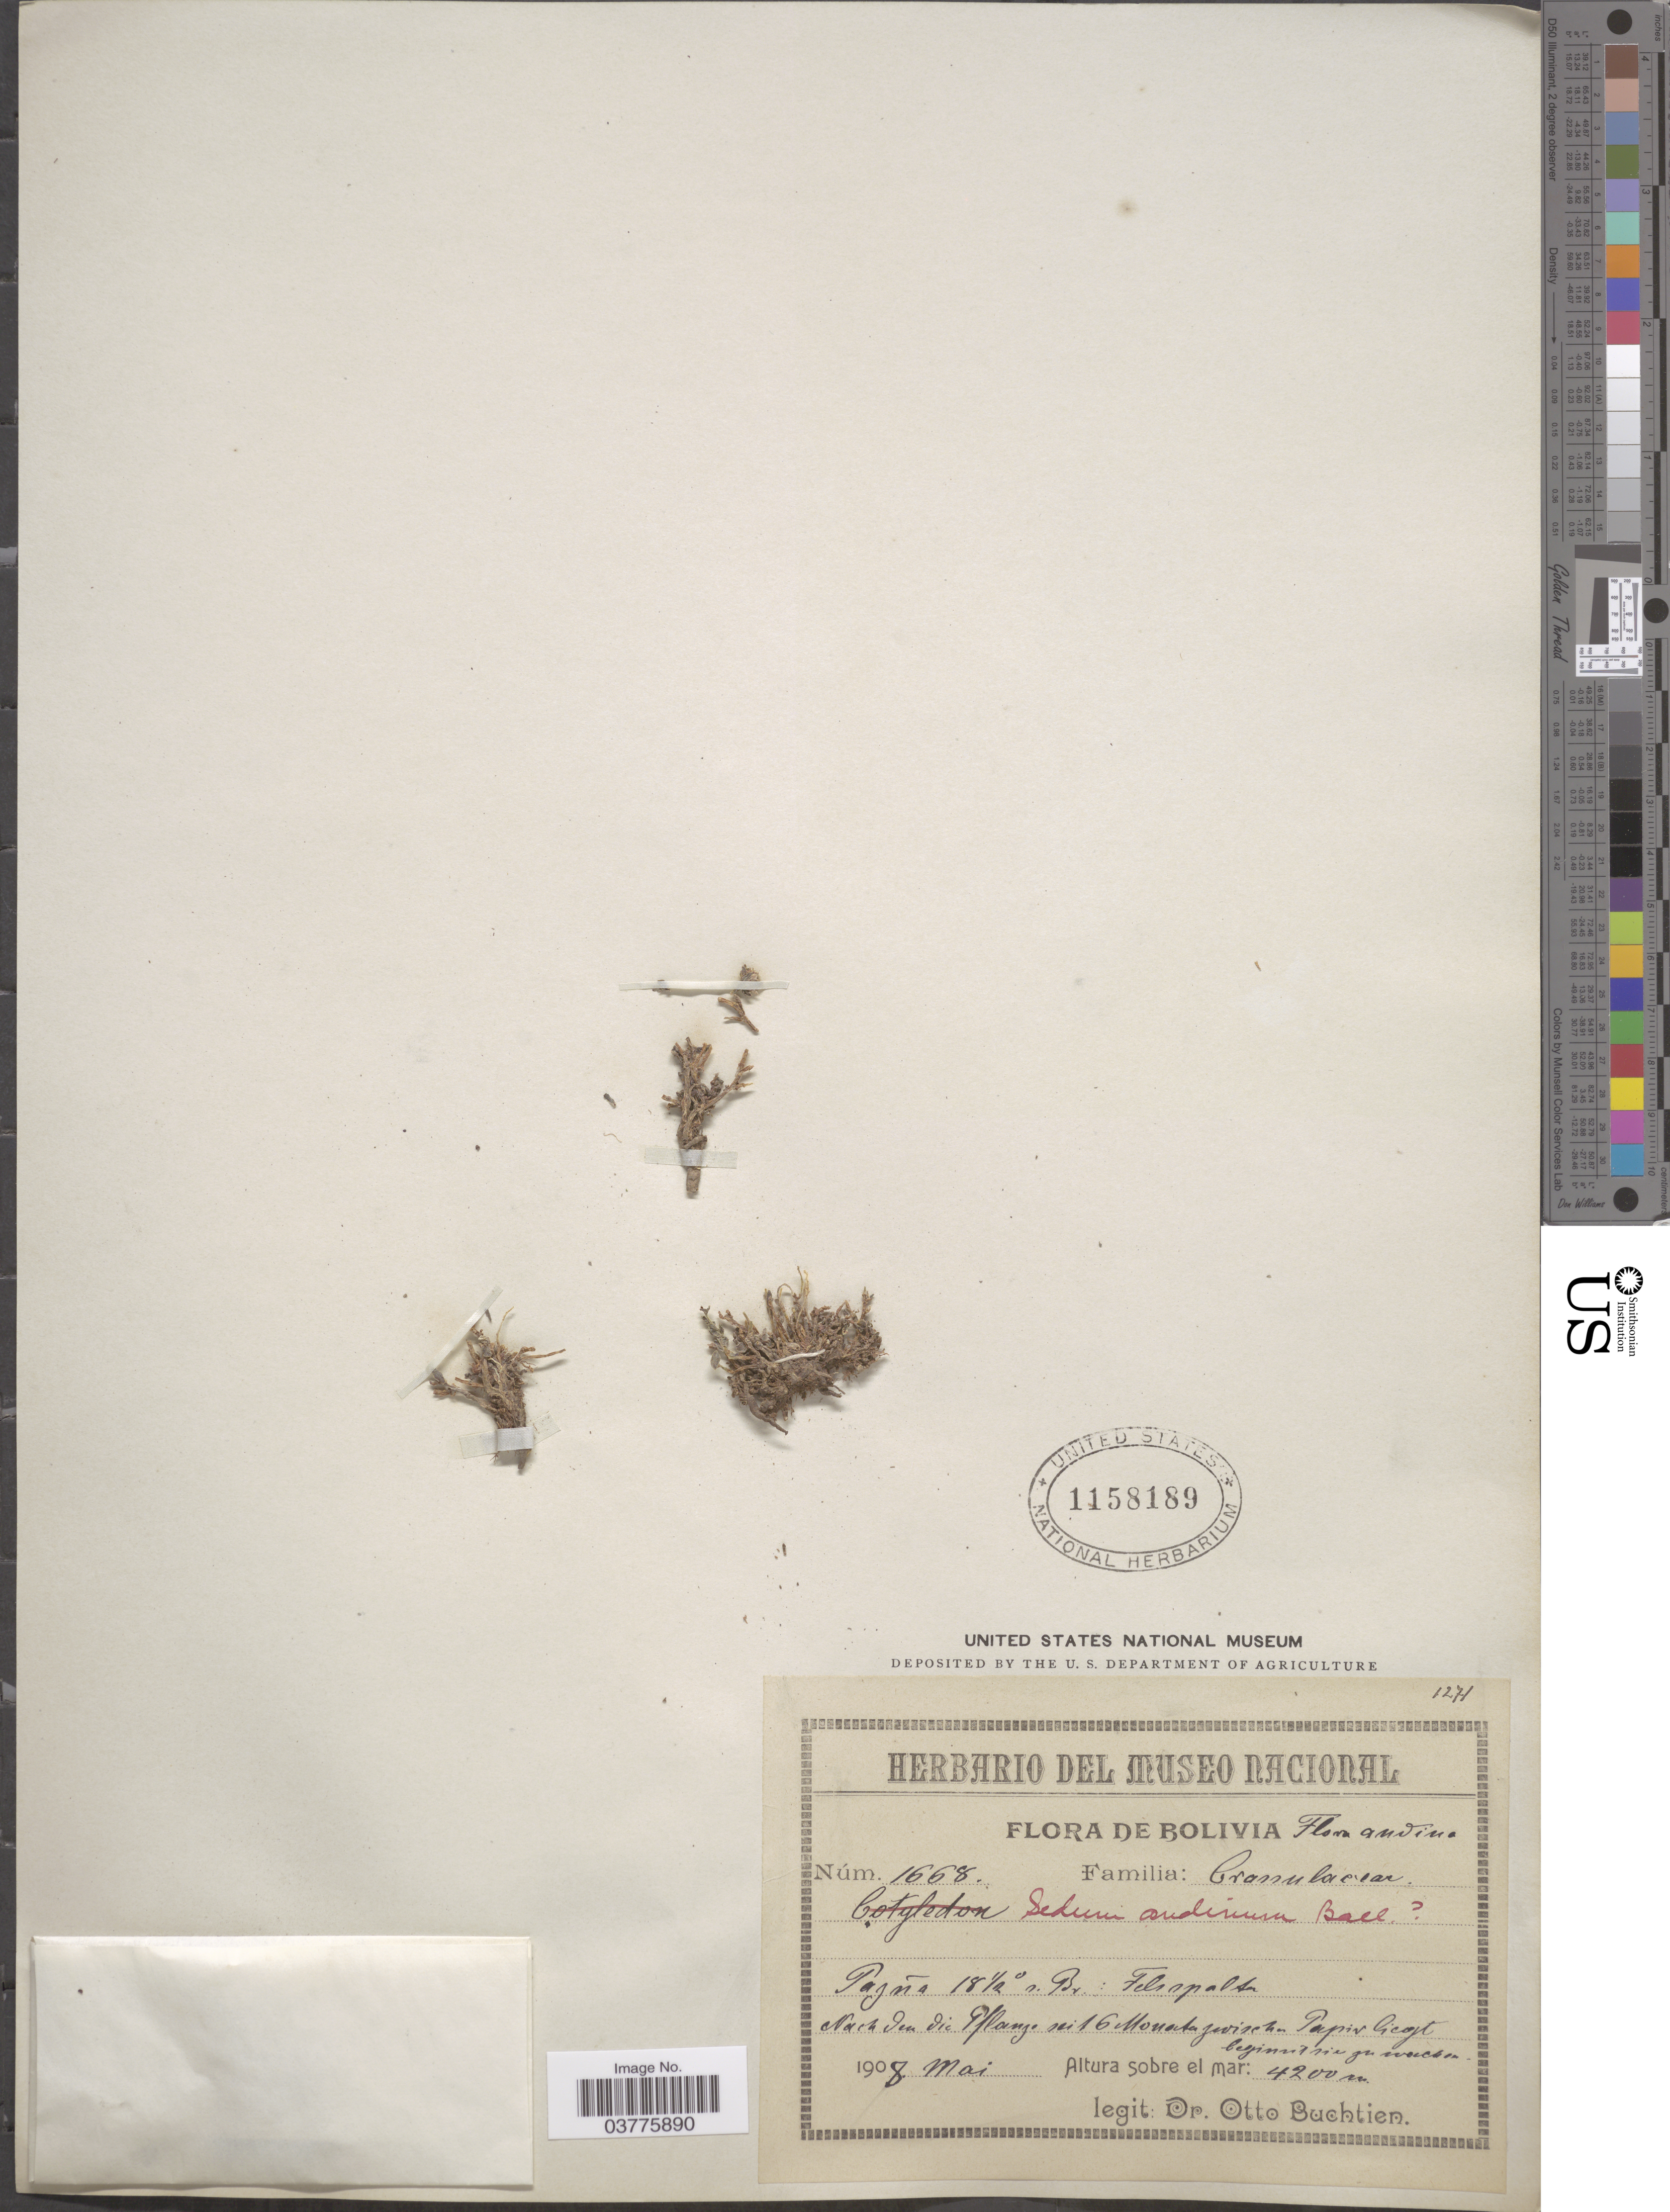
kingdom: Plantae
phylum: Tracheophyta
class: Magnoliopsida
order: Saxifragales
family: Crassulaceae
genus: Villadia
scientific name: Villadia andina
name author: (Ball) Baehni & J.F. Macbr.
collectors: O. Buchtien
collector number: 1668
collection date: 1908-05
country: Bolivia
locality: Andina. Pagna. Noch den die Pflaze sei 16 Monatazwischen Papir Gicogt beinnntrin gn wulchen.*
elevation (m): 4200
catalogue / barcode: US 1158189